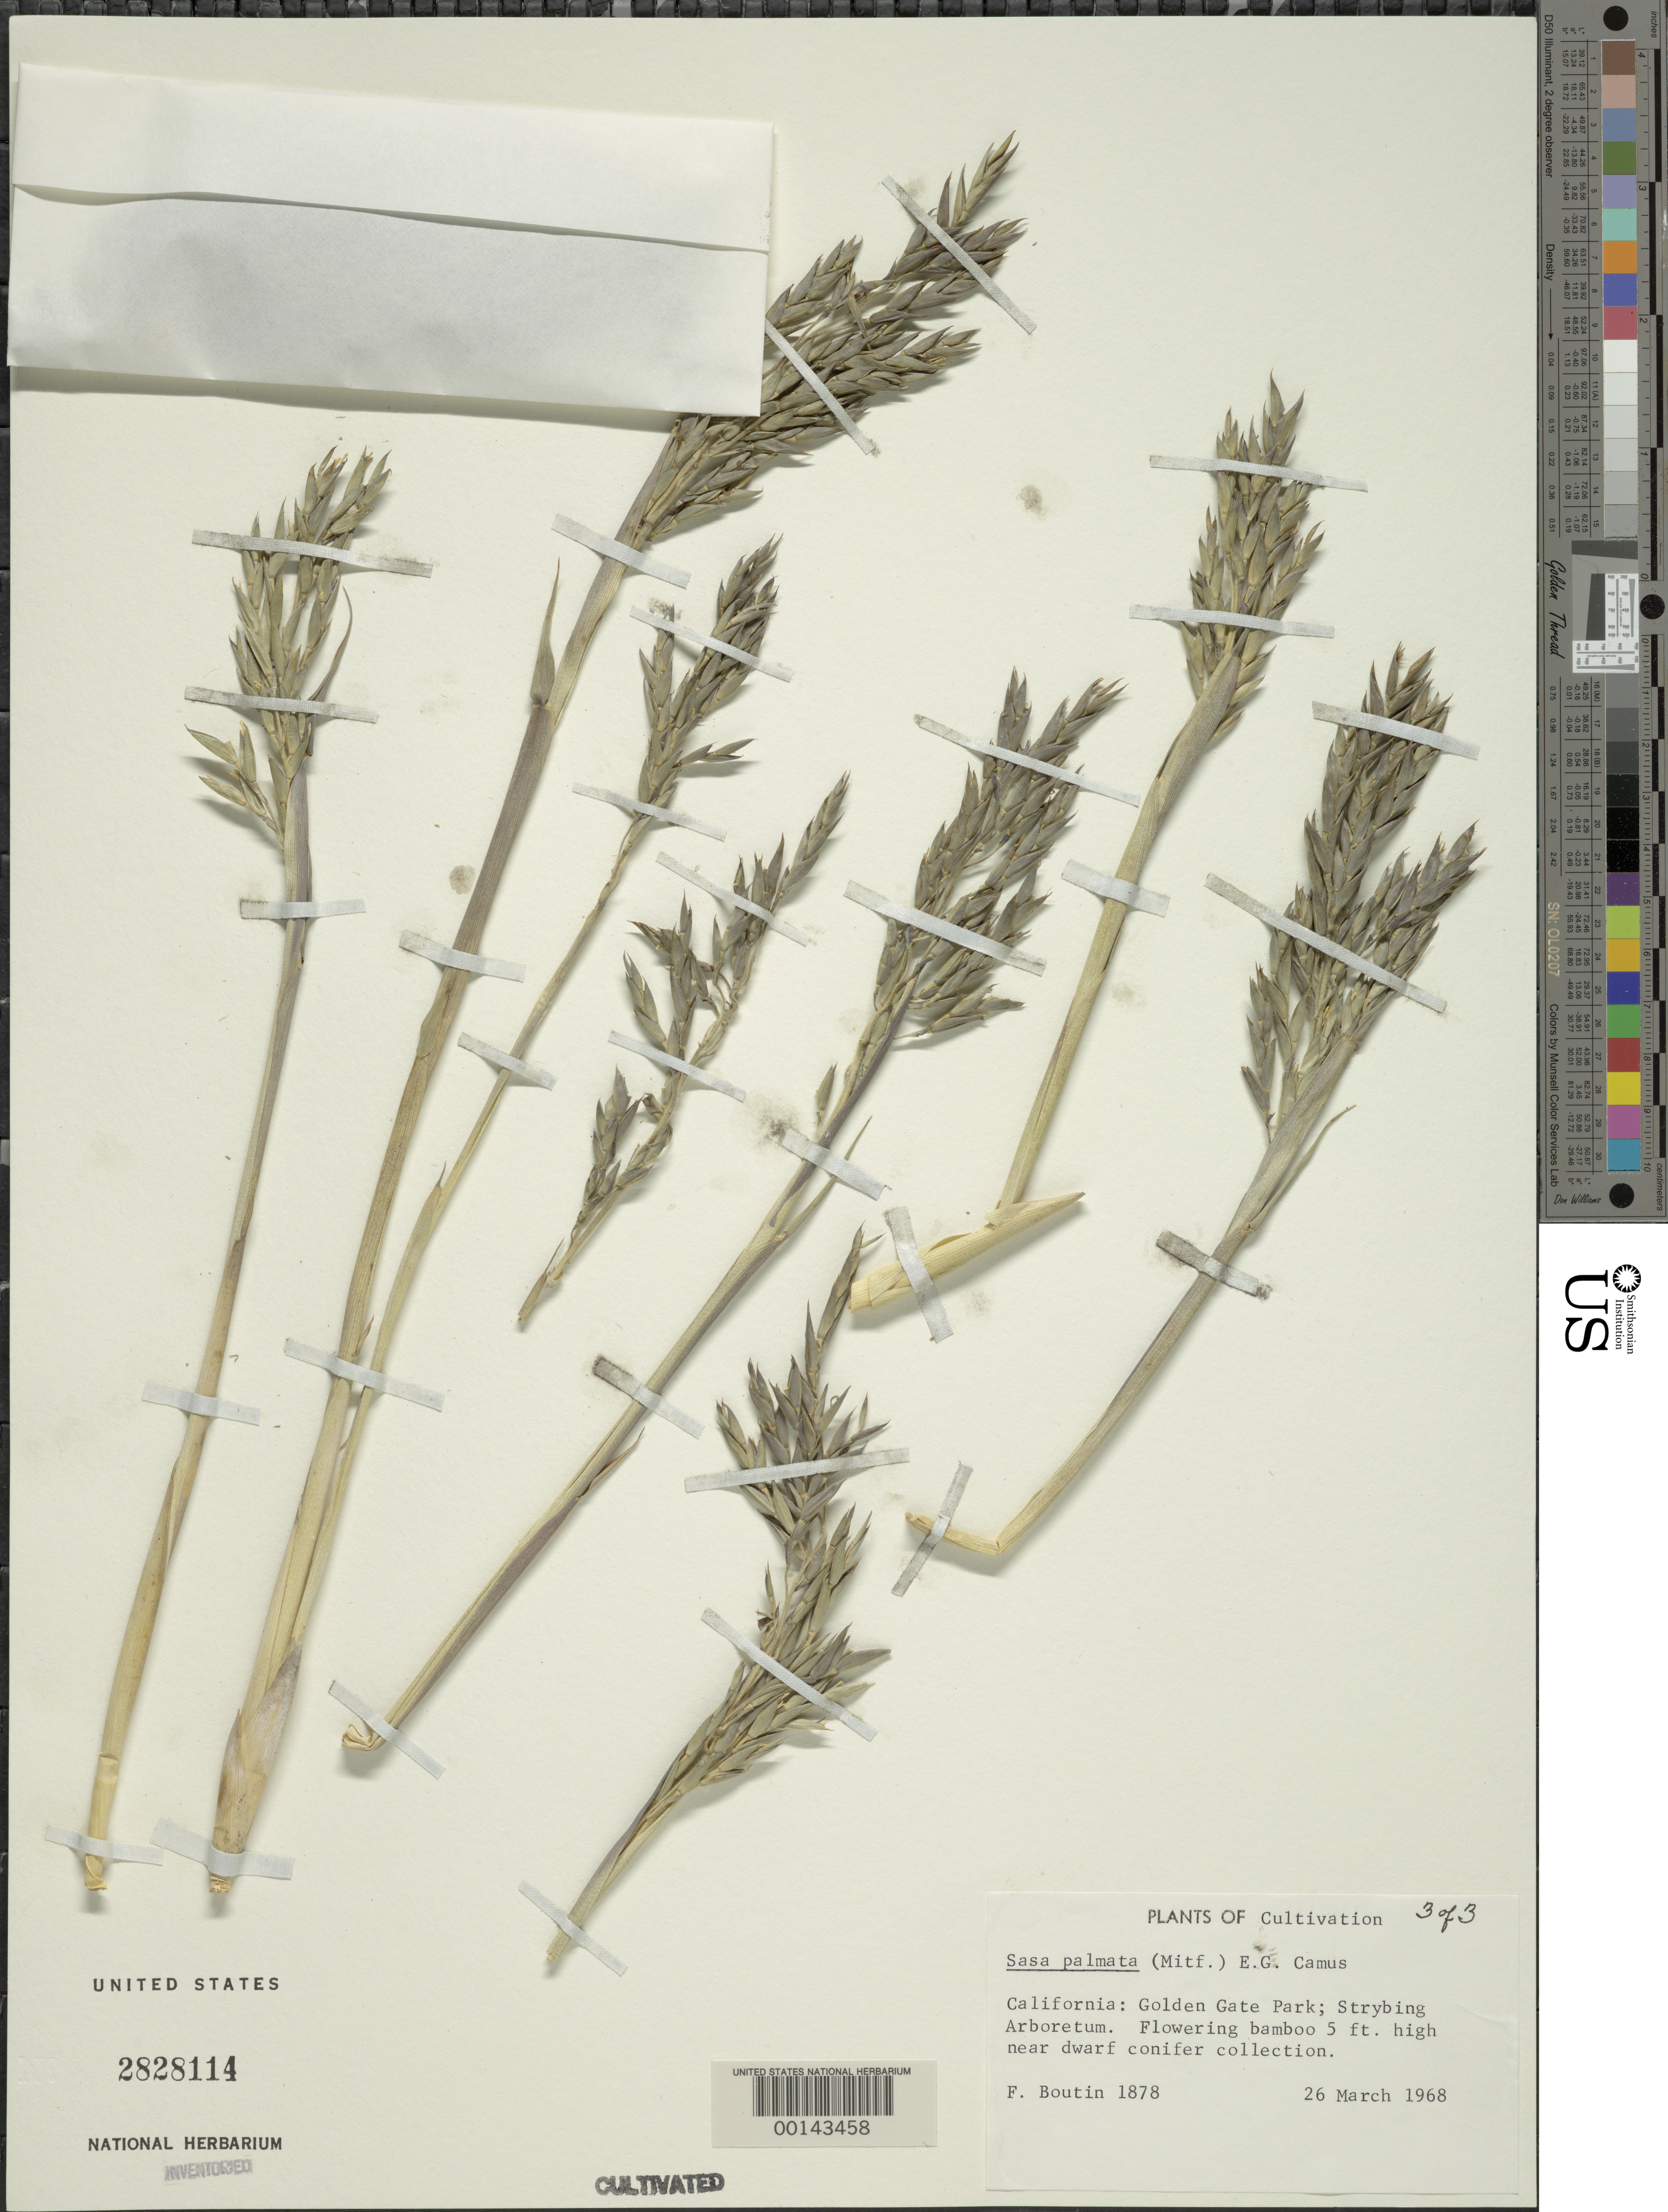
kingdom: Plantae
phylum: Tracheophyta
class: Liliopsida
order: Poales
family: Poaceae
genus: Sasa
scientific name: Sasa palmata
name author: (hort. ex Burb.) E.G. Camus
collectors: F. Boutin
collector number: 1878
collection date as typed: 26 Mar 1968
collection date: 1968-03-26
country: United States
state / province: California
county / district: San Francisco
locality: Golden gate park, strybing arboretum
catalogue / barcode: US 2828114